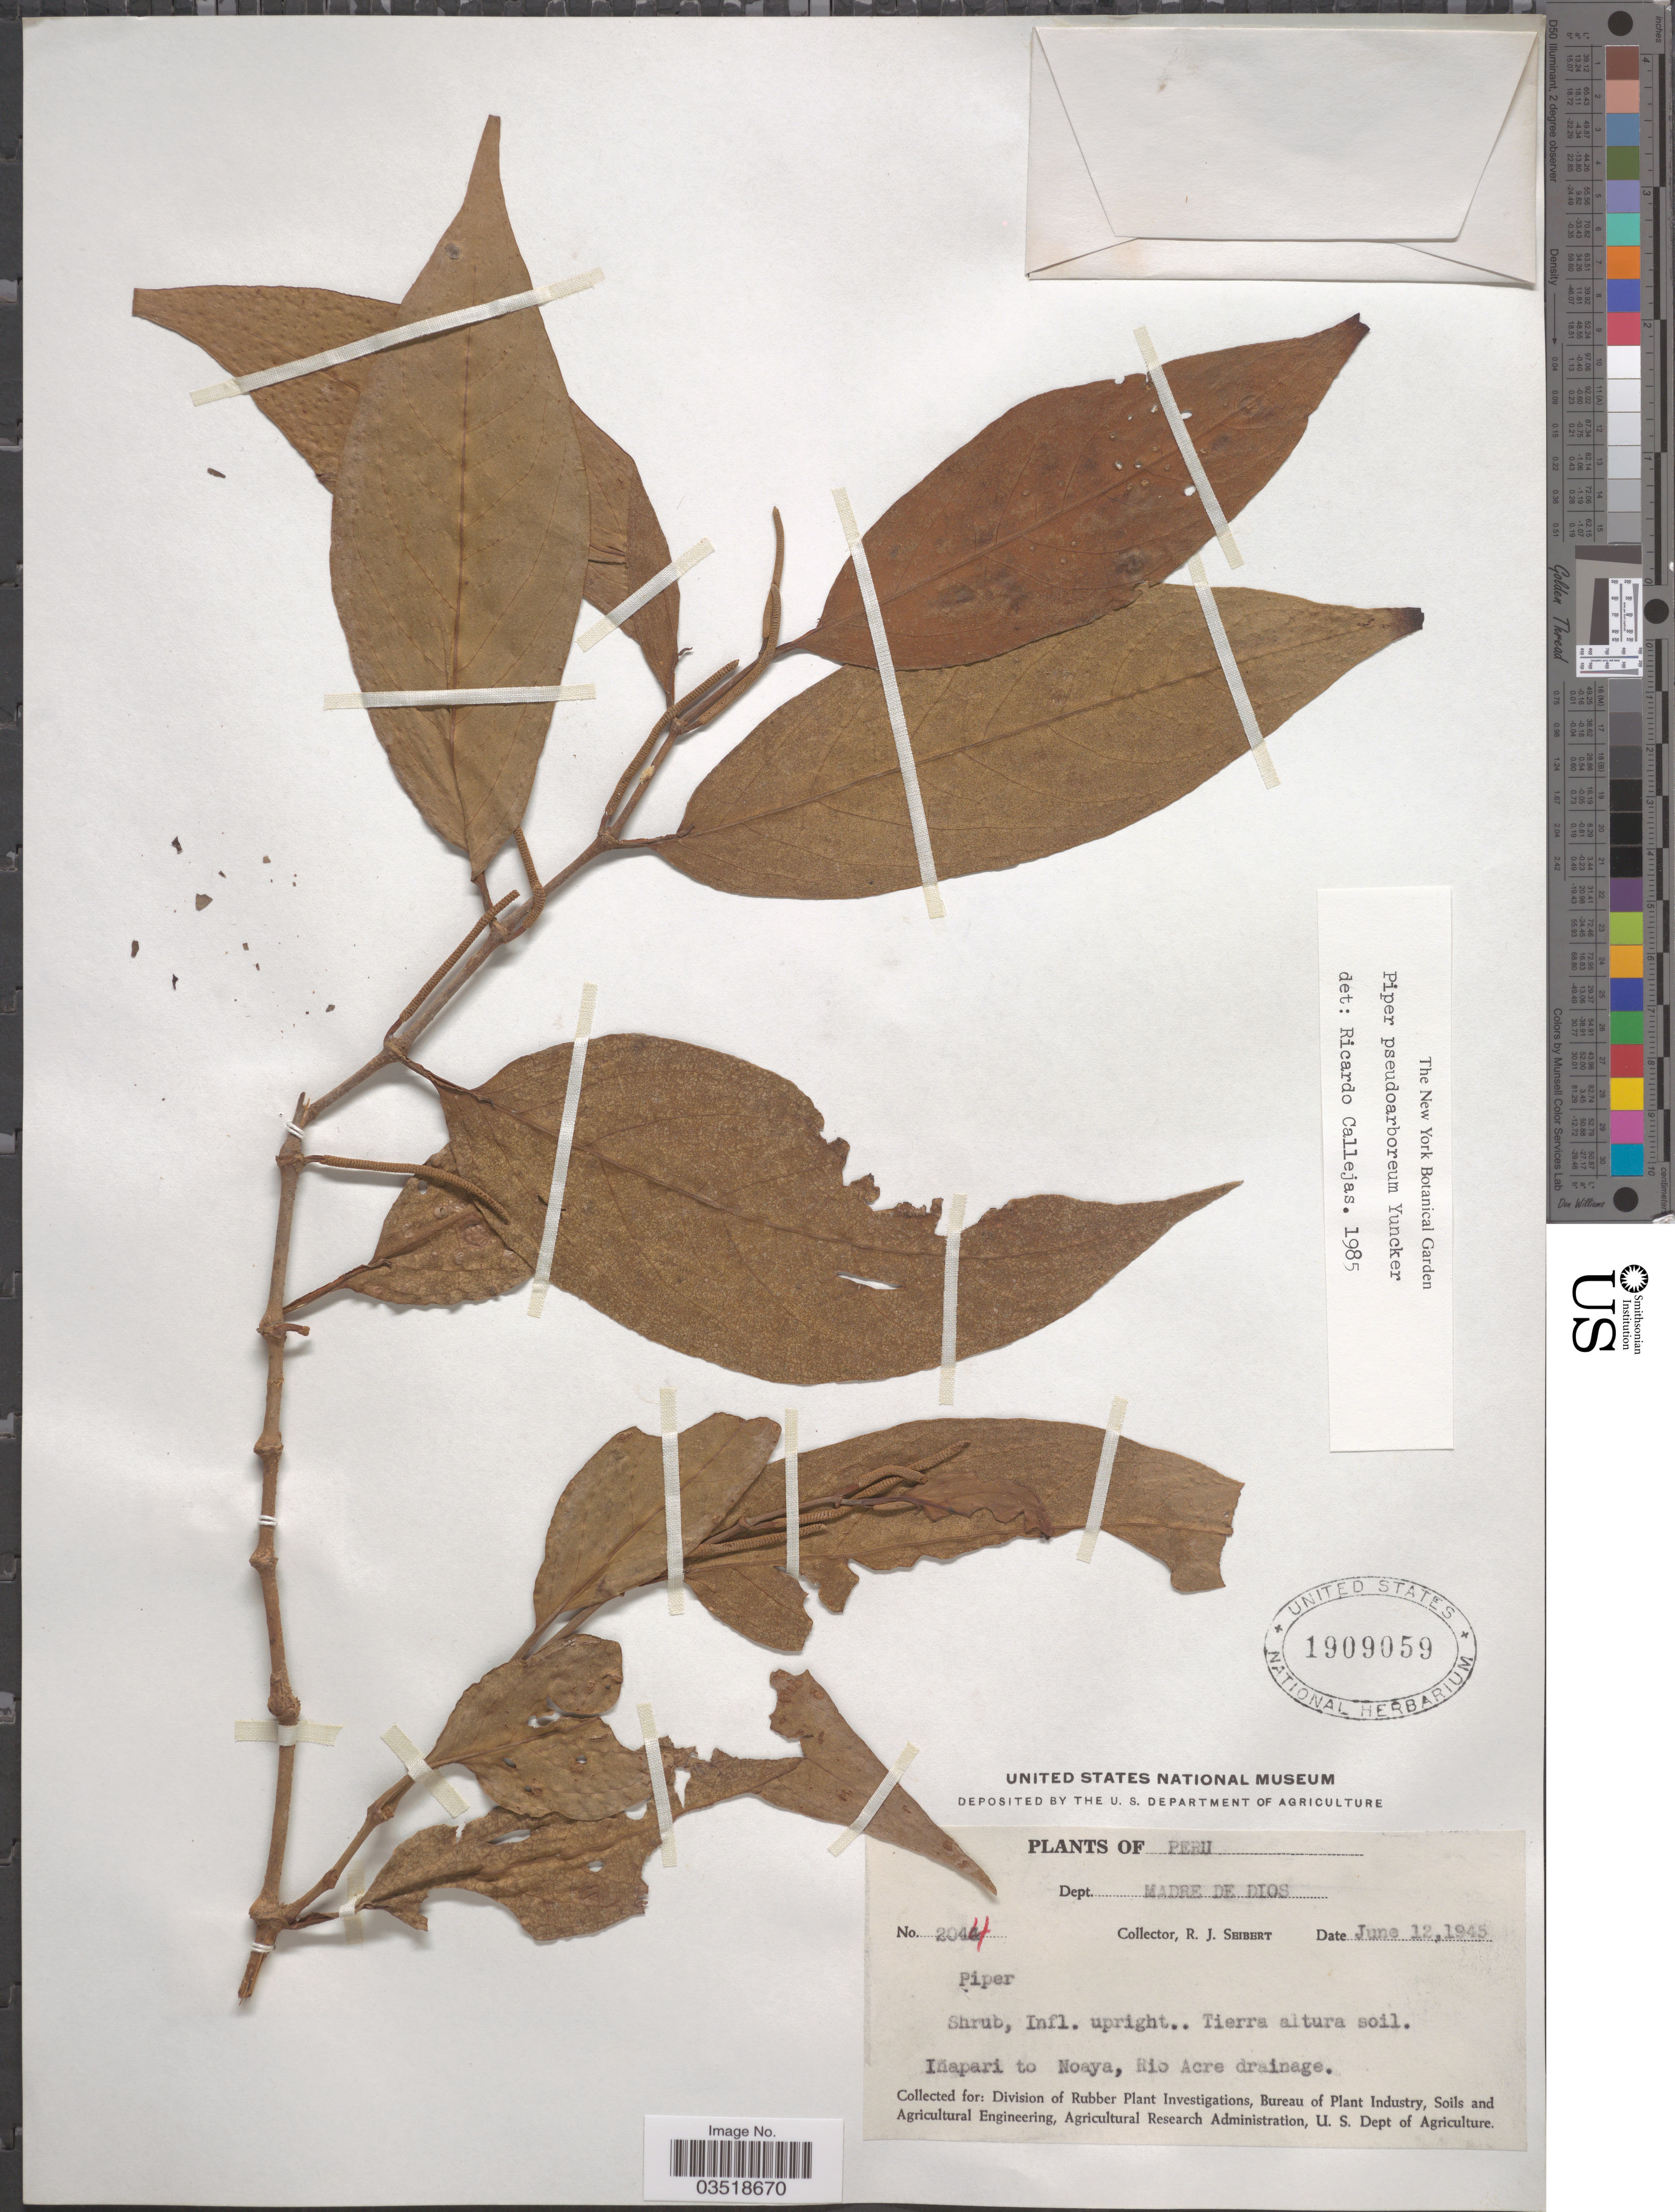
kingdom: Plantae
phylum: Tracheophyta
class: Magnoliopsida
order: Piperales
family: Piperaceae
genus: Piper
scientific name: Piper pseudoarboreum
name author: Yunck.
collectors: R. J. Seibert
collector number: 2014*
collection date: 1945-06-12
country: Peru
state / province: Madre de Dios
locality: Dept. Madre de Dios. Iñapari to Noaya, Rio Acre drainage.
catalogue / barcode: US 1909059